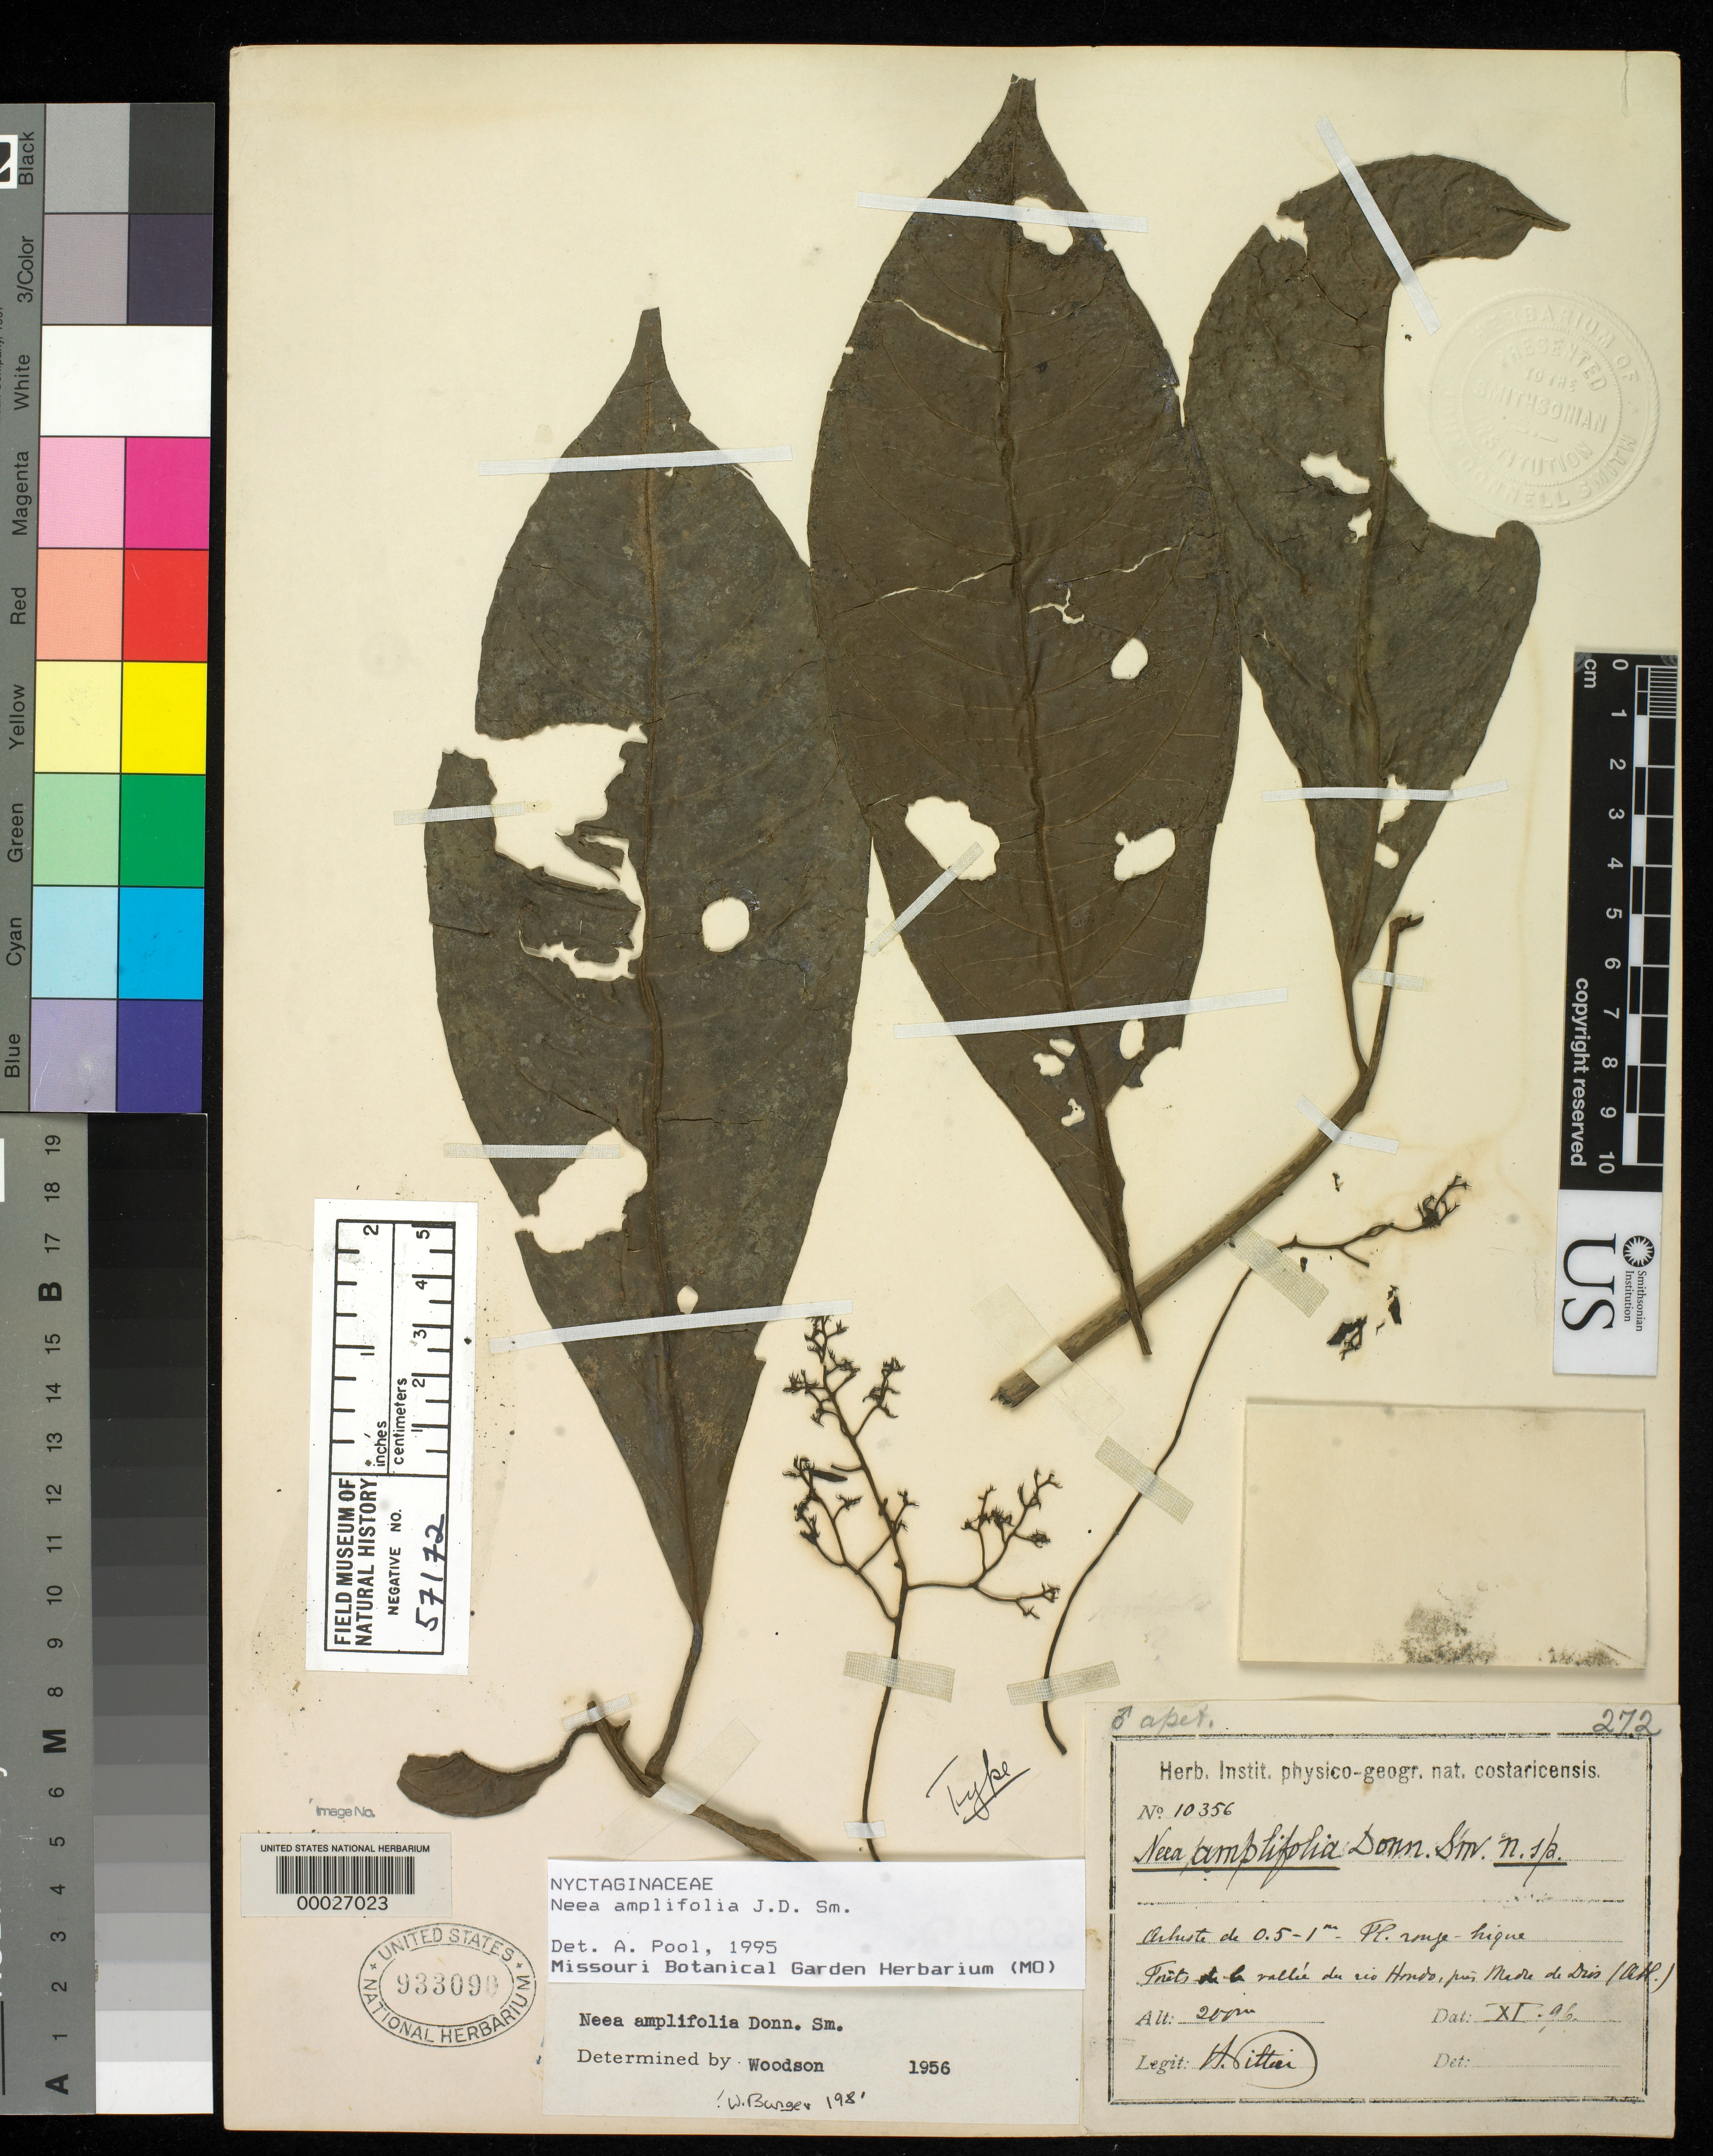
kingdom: Plantae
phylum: Tracheophyta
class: Magnoliopsida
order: Caryophyllales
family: Nyctaginaceae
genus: Neea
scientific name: Neea amplifolia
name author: Donn. Sm.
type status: Syntype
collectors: H. F. Pittier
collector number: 10356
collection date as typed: Nov 1896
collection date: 1896-11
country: Costa Rica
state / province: Limón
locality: Forets de la Vallee de Rio Hondo, pres Madre de Dios.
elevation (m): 200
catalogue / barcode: US 933090